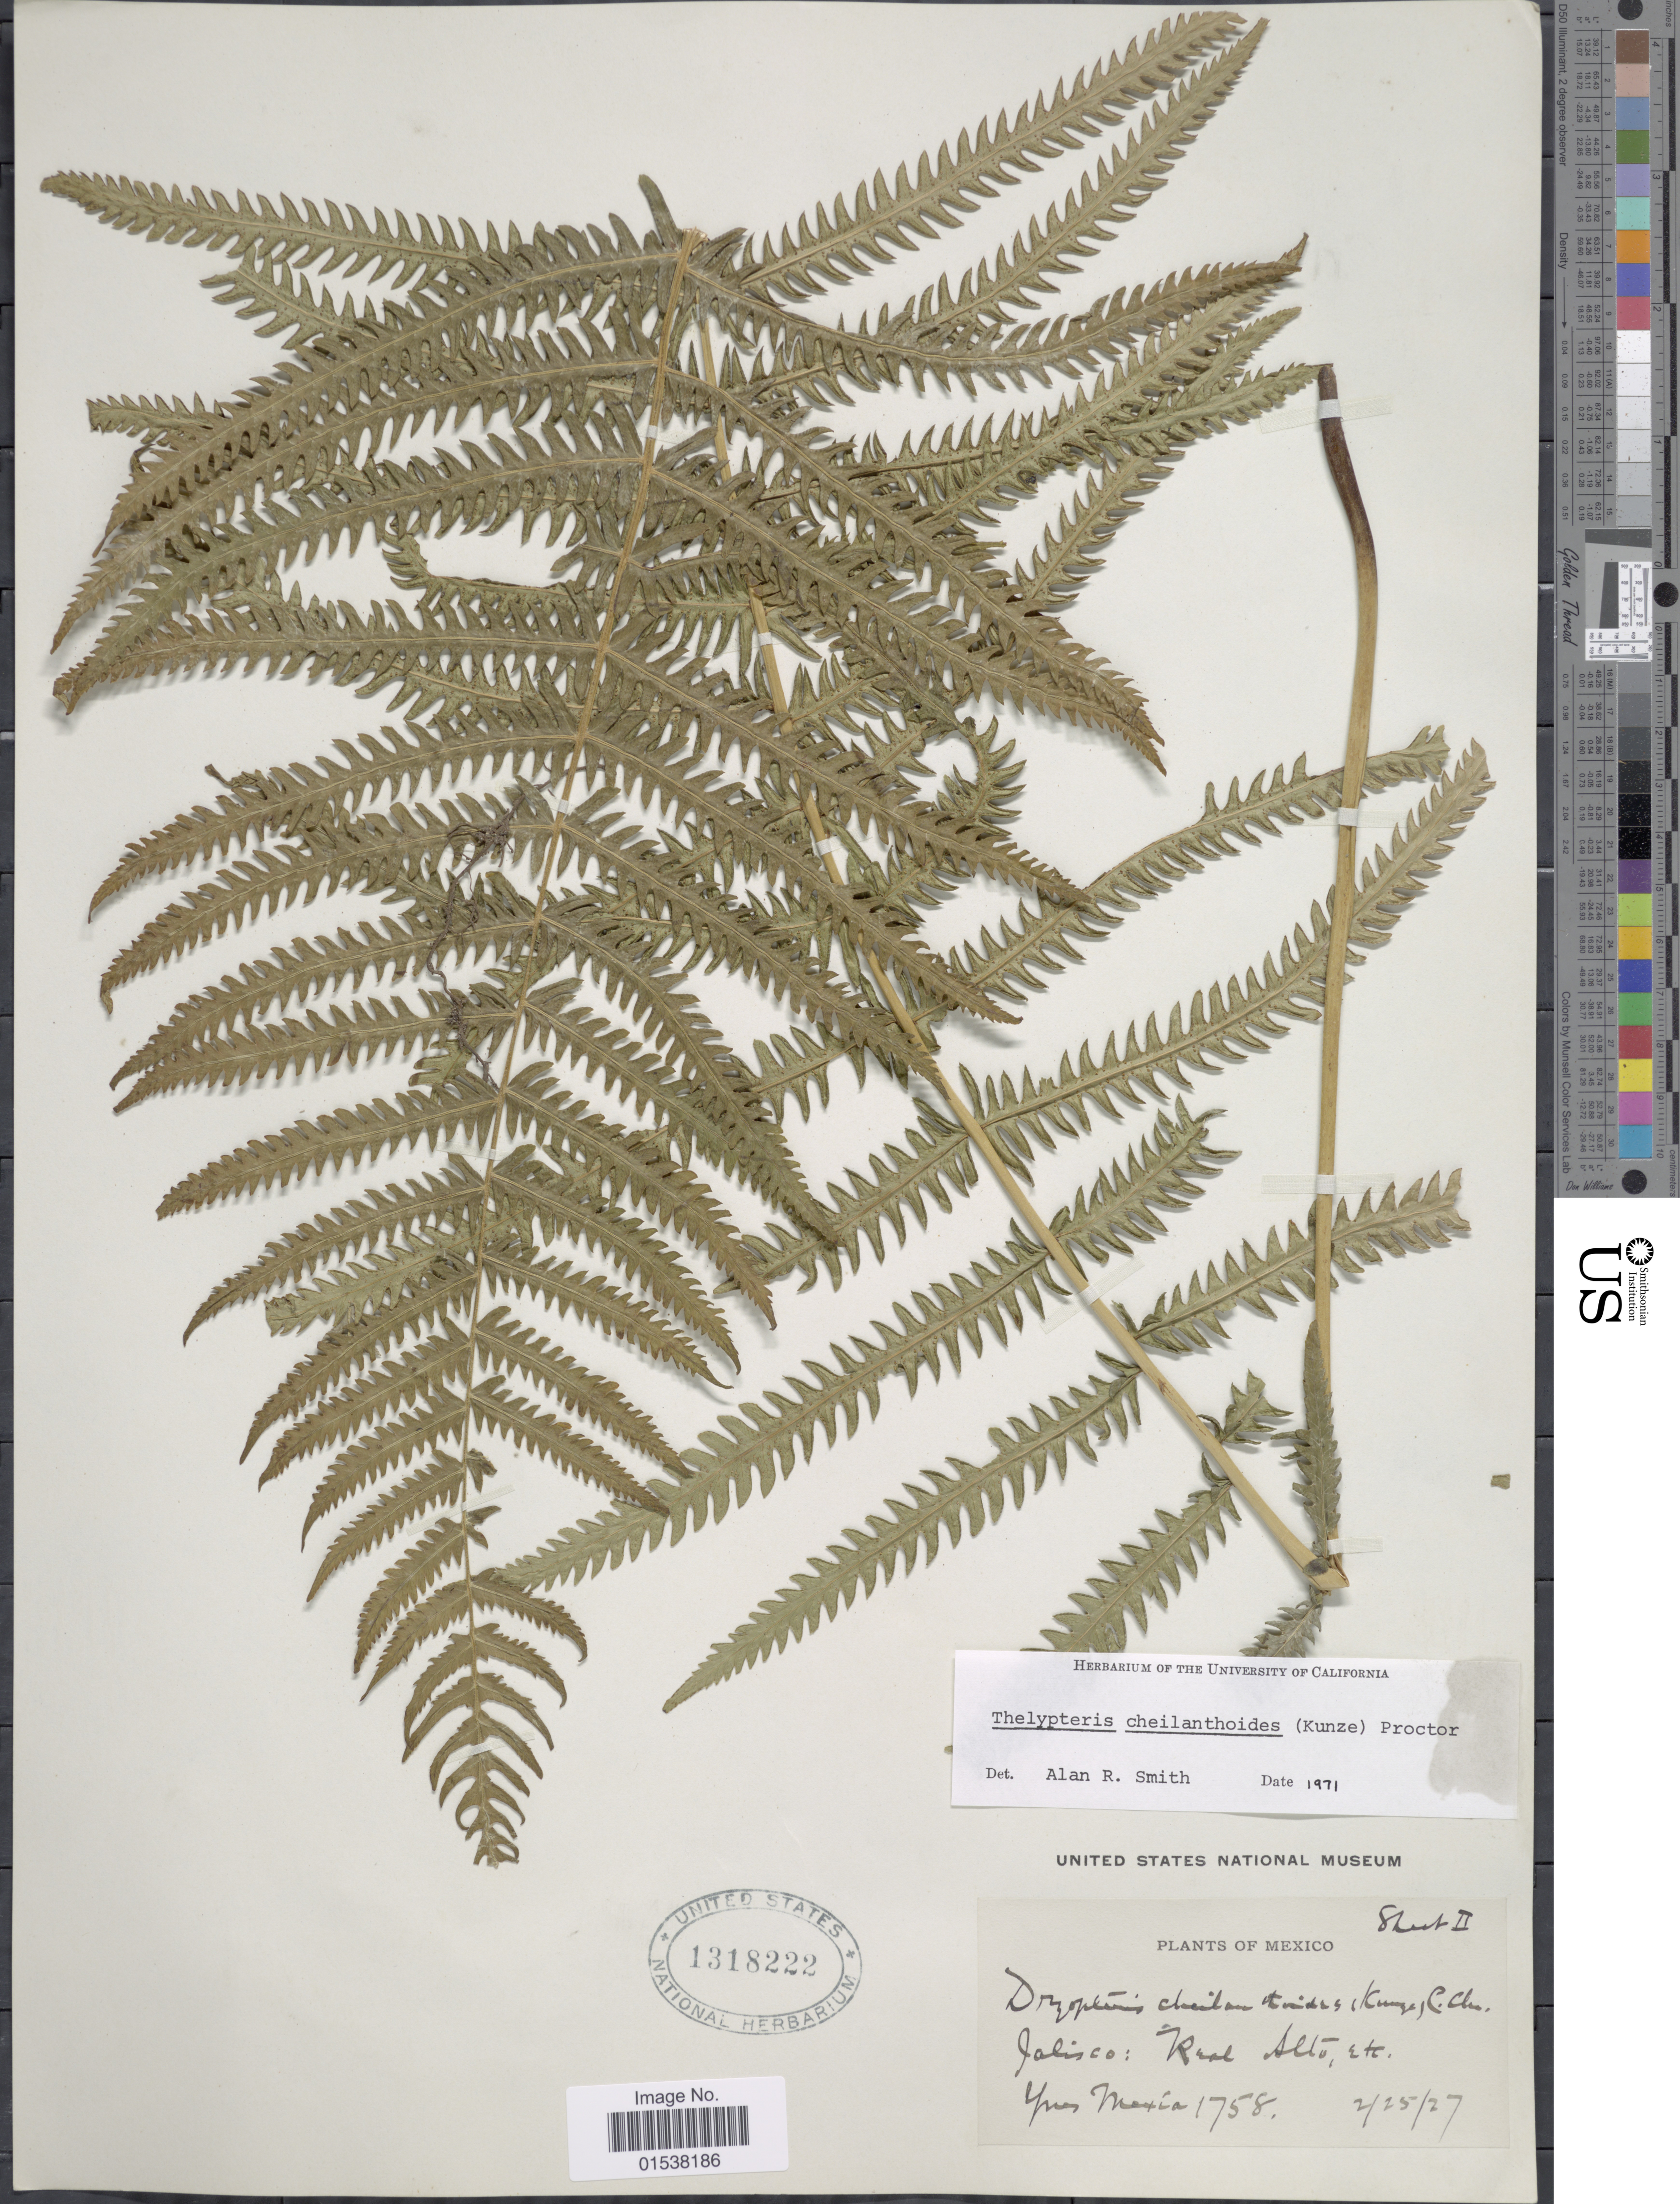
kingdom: Plantae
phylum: Tracheophyta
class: Polypodiopsida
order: Polypodiales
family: Thelypteridaceae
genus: Amauropelta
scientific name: Amauropelta cheilanthoides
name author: (Kunze) Á. Löve & D. Löve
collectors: Y. Mexia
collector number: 1758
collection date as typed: Transcribed d/m/y: 25/2/27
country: Mexico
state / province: Jalisco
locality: Jalisco: Real Alto, etc.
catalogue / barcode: US 1318222